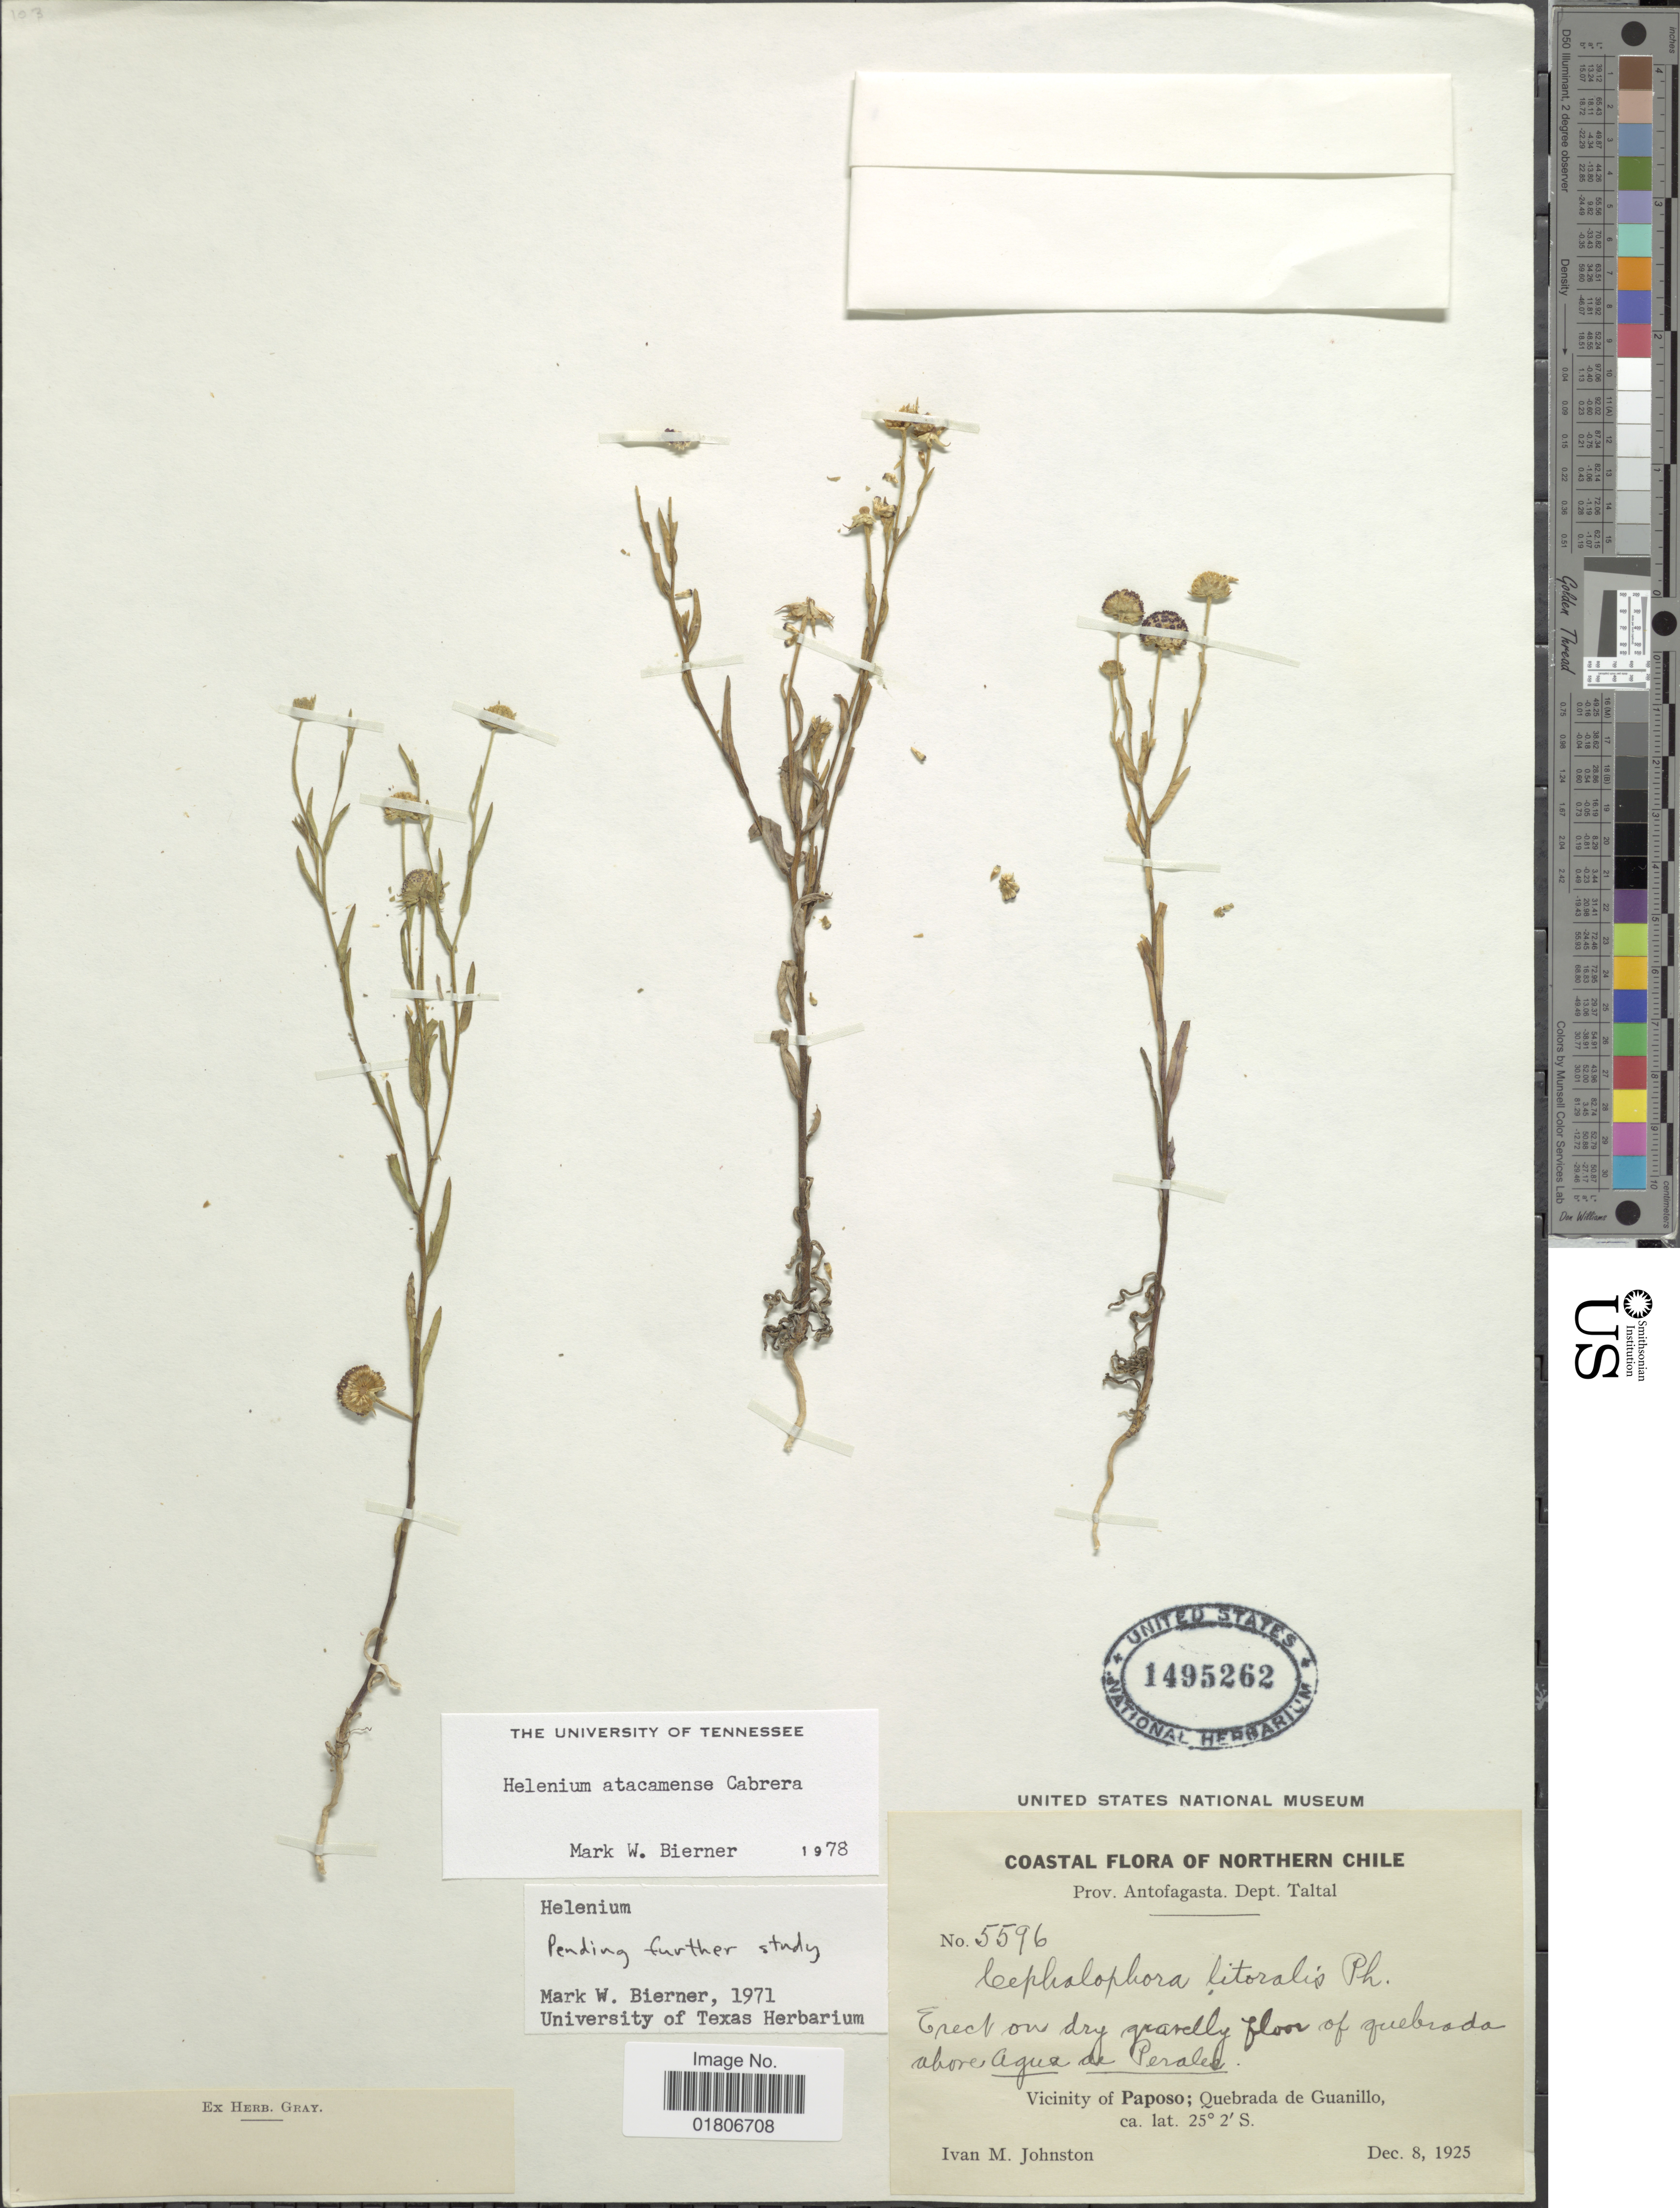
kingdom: Plantae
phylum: Tracheophyta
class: Magnoliopsida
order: Asterales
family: Asteraceae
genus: Helenium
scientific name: Helenium atacamense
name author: Cabrera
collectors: I.M. Johnston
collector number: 5596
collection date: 1925-12-08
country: Chile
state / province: Antofagasta (II)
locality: Coastal. Northern Chile. Above Agua de Perales. Vicinity of Paposo; Quebrada de Guanillo. Dept. Taltal.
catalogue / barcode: US 1495262